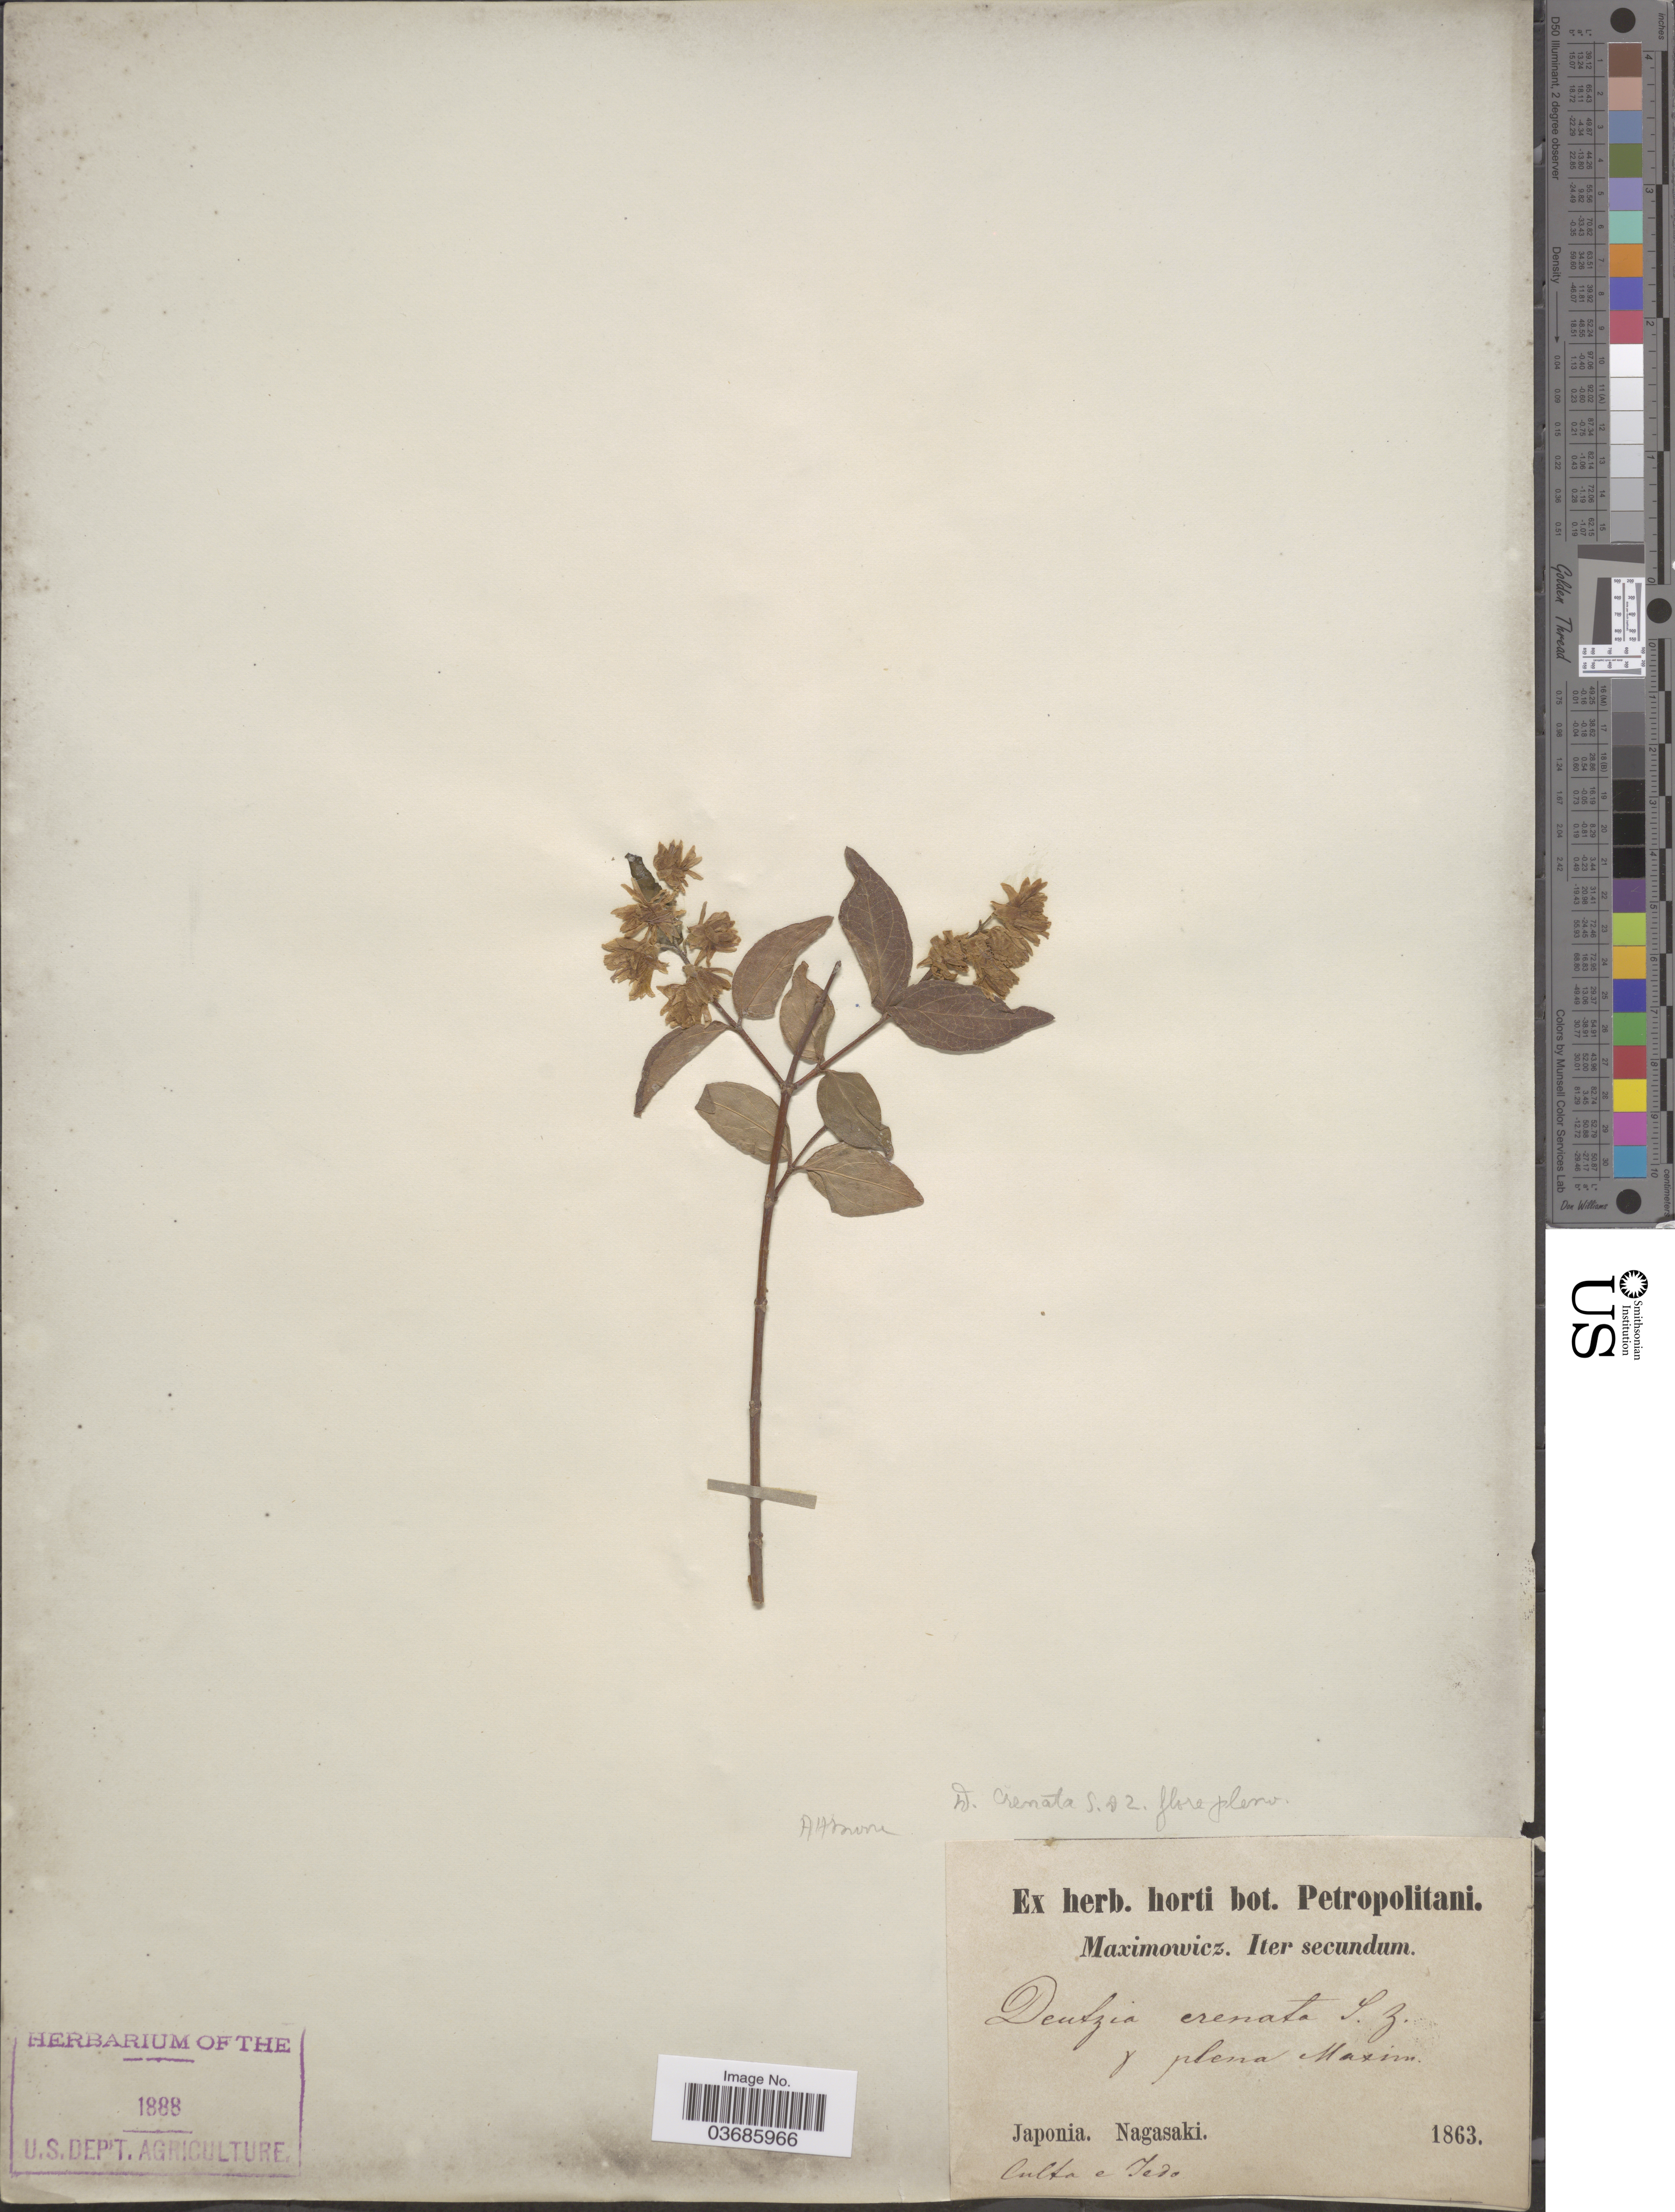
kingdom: Plantae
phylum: Tracheophyta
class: Magnoliopsida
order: Cornales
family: Hydrangeaceae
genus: Deutzia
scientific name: Deutzia scabra var. crenata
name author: Maxim.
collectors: Maximowicz, --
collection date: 1863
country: Japan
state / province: Nagasaki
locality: Iter secundum. Culta e Tedo.